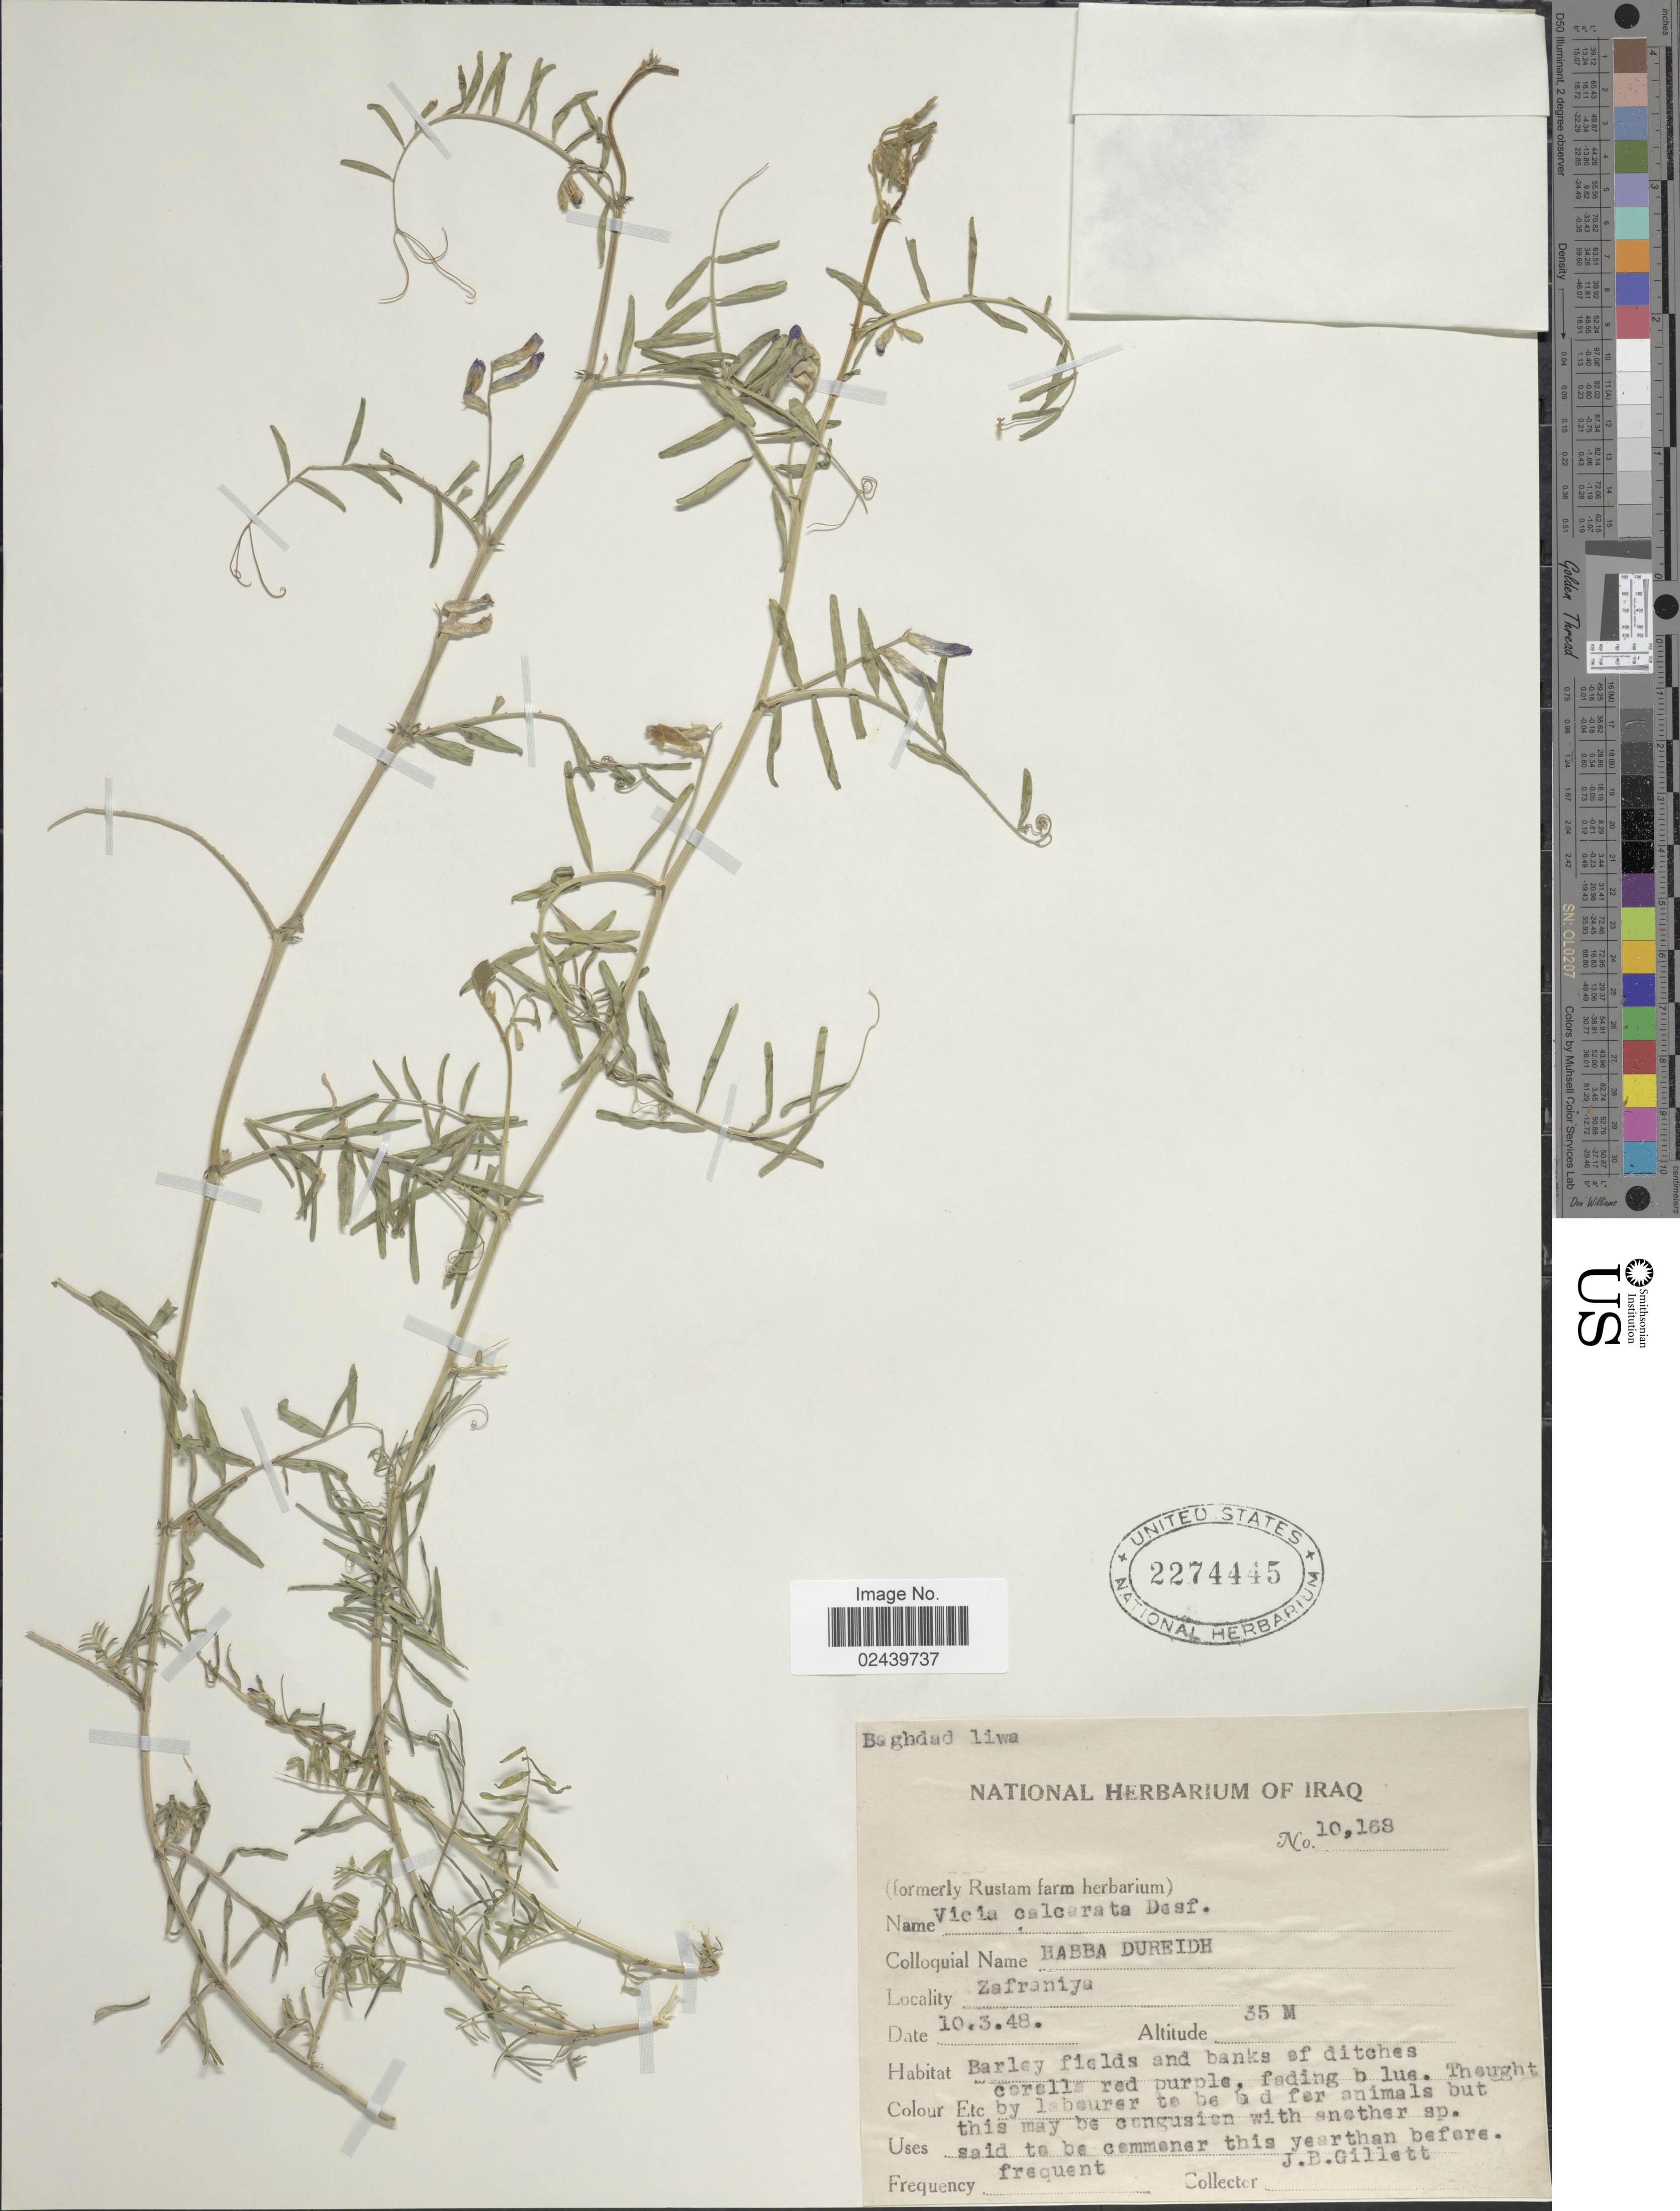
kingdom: Plantae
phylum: Tracheophyta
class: Magnoliopsida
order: Fabales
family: Fabaceae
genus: Vicia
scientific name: Vicia monantha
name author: Retz.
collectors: J. B. Gillett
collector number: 10168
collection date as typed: Transcribed d/m/y: 10/3/48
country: Iraq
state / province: Baghdad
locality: Baghdad liwa. Zafraniya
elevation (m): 35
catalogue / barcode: US 2274445